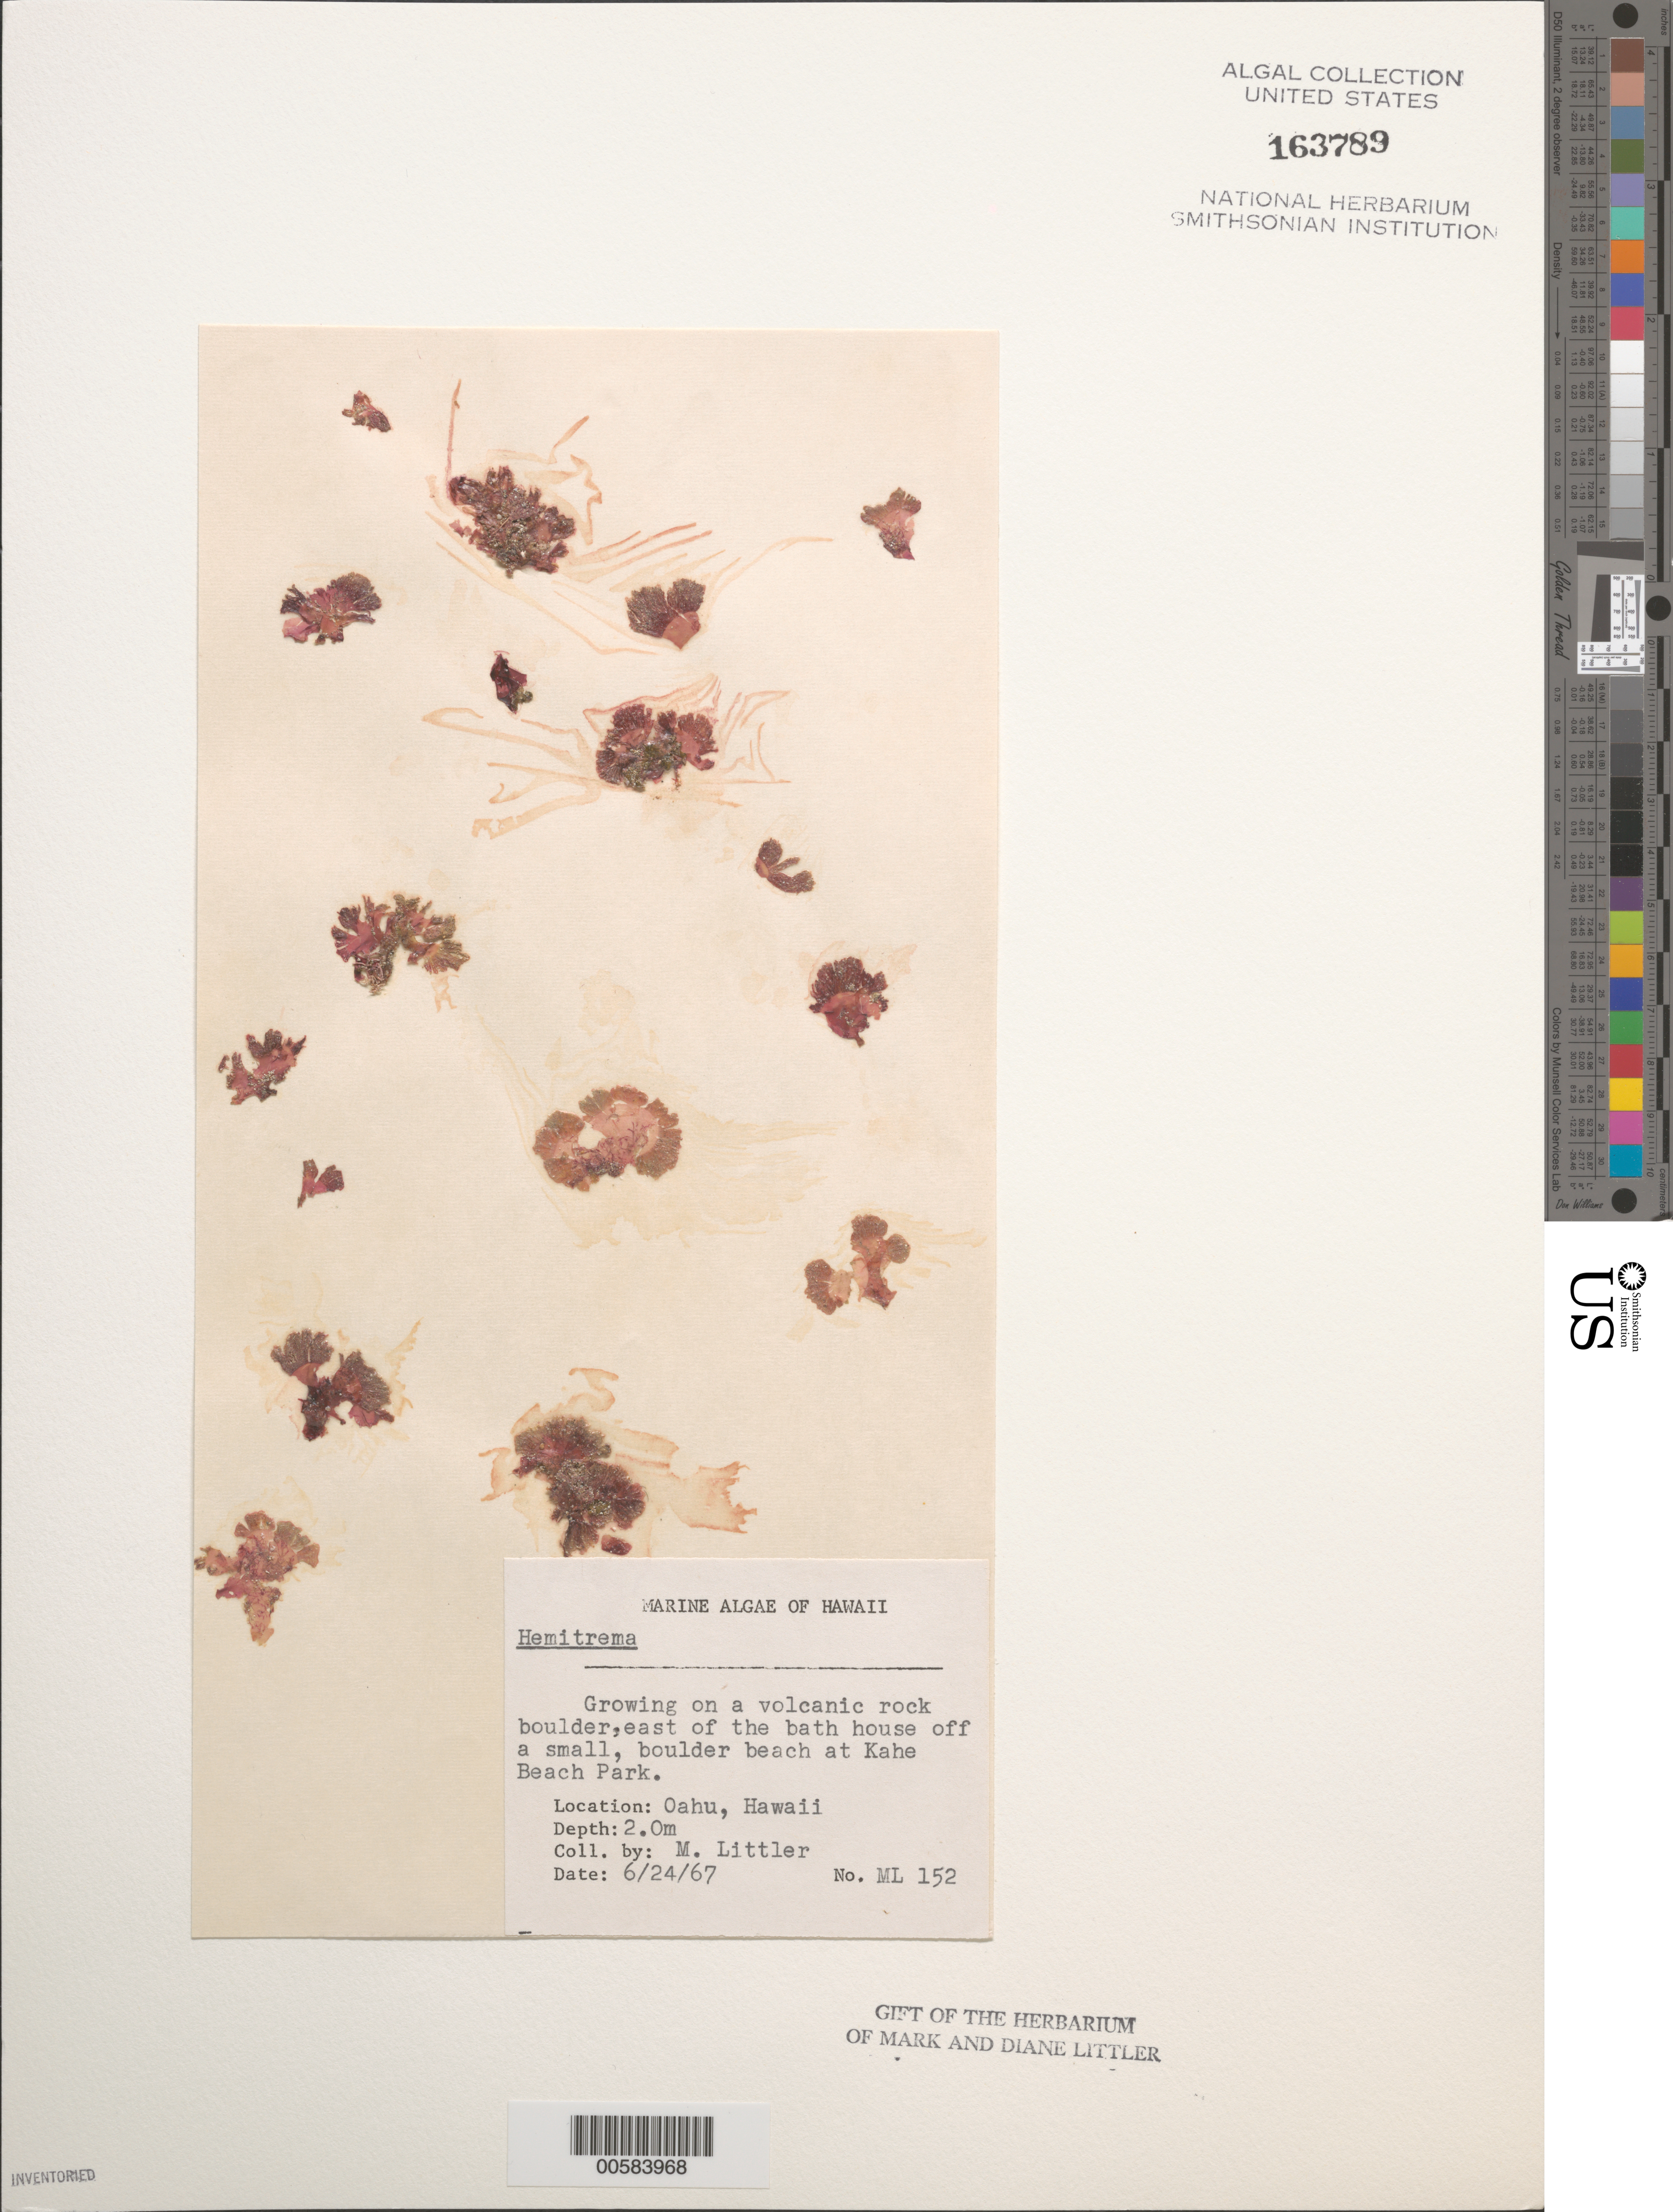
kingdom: Plantae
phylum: Rhodophyta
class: Florideophyceae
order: Ceramiales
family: Delesseriaceae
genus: Hemitrema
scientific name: Hemitrema sp.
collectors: M. M. Littler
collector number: ML 152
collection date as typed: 24 Jun 1967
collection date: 1967-06-24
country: United States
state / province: Hawaii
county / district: Honolulu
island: Oahu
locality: Kahe Beach Park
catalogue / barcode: US 163789